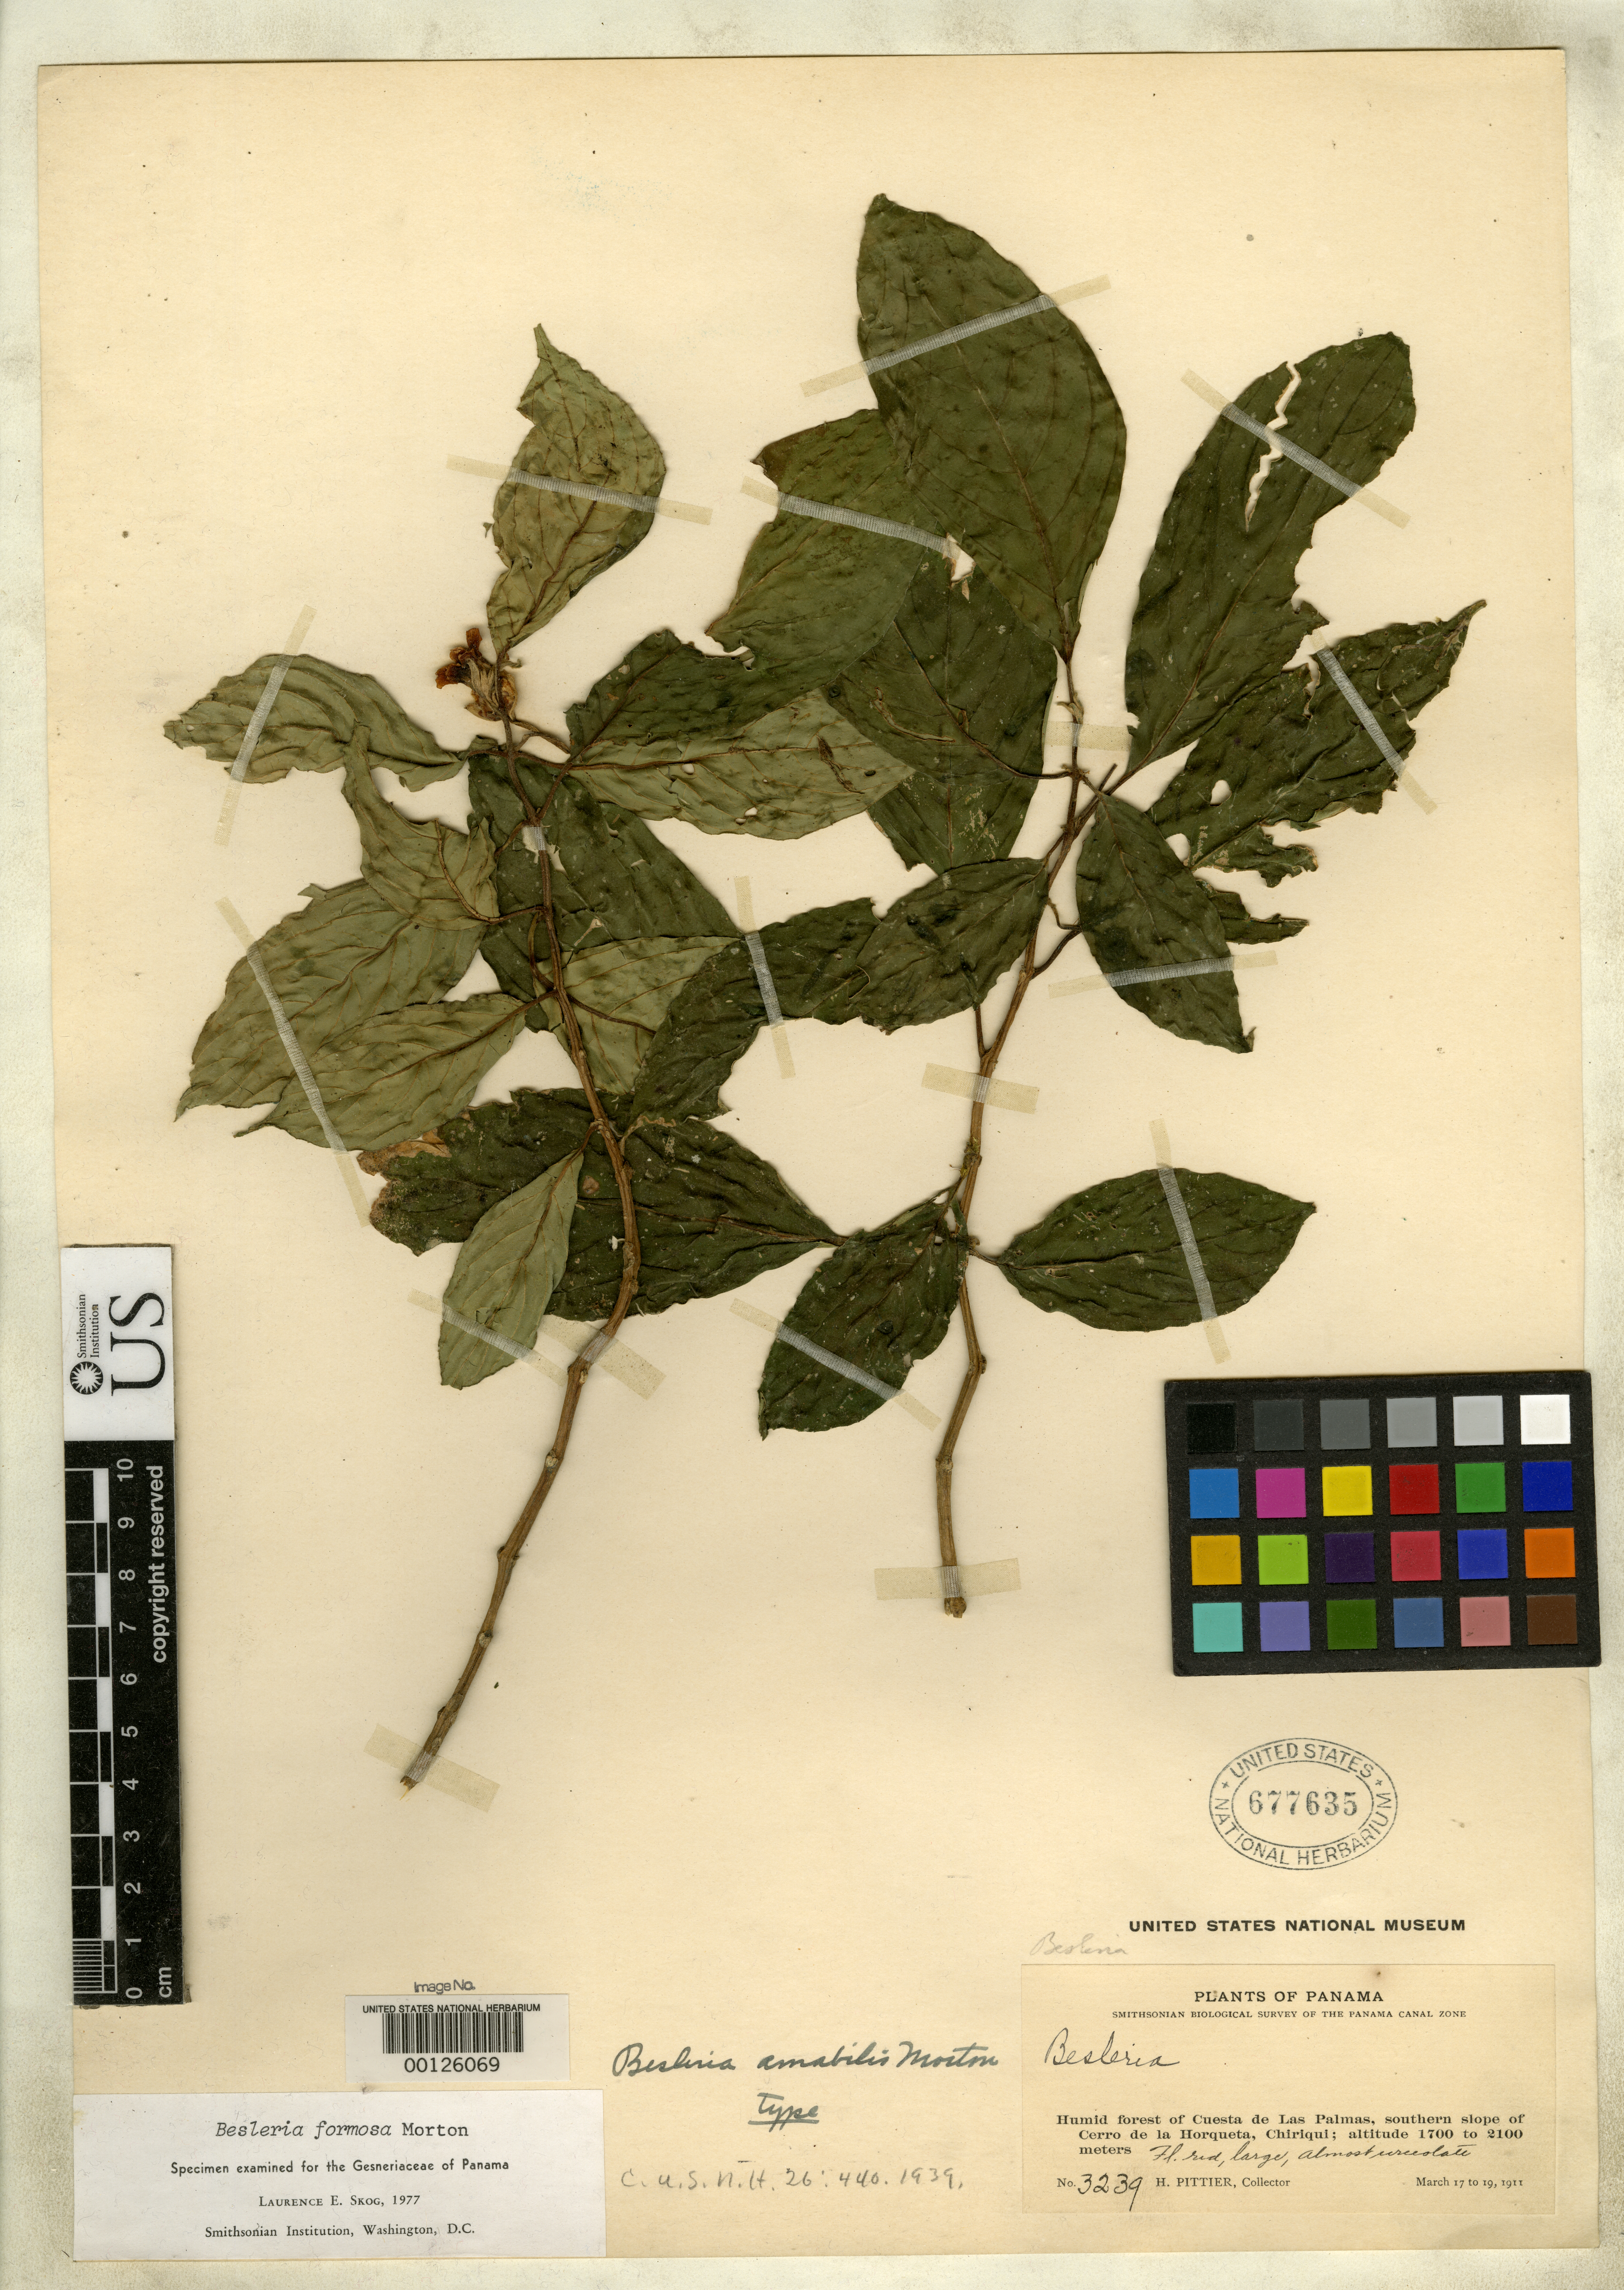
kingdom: Plantae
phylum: Tracheophyta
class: Magnoliopsida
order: Lamiales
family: Gesneriaceae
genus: Besleria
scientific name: Besleria amabilis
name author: C.V. Morton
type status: Holotype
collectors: H. F. Pittier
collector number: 3239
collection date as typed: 17 Mar 1911 to 19 Mar 1911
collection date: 1911-03-17/1911-03-19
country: Panama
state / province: Chiriquí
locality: Cuesta de Las Palmas, S slope of Cerro de La Horqueta.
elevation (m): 1700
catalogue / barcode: US 677635